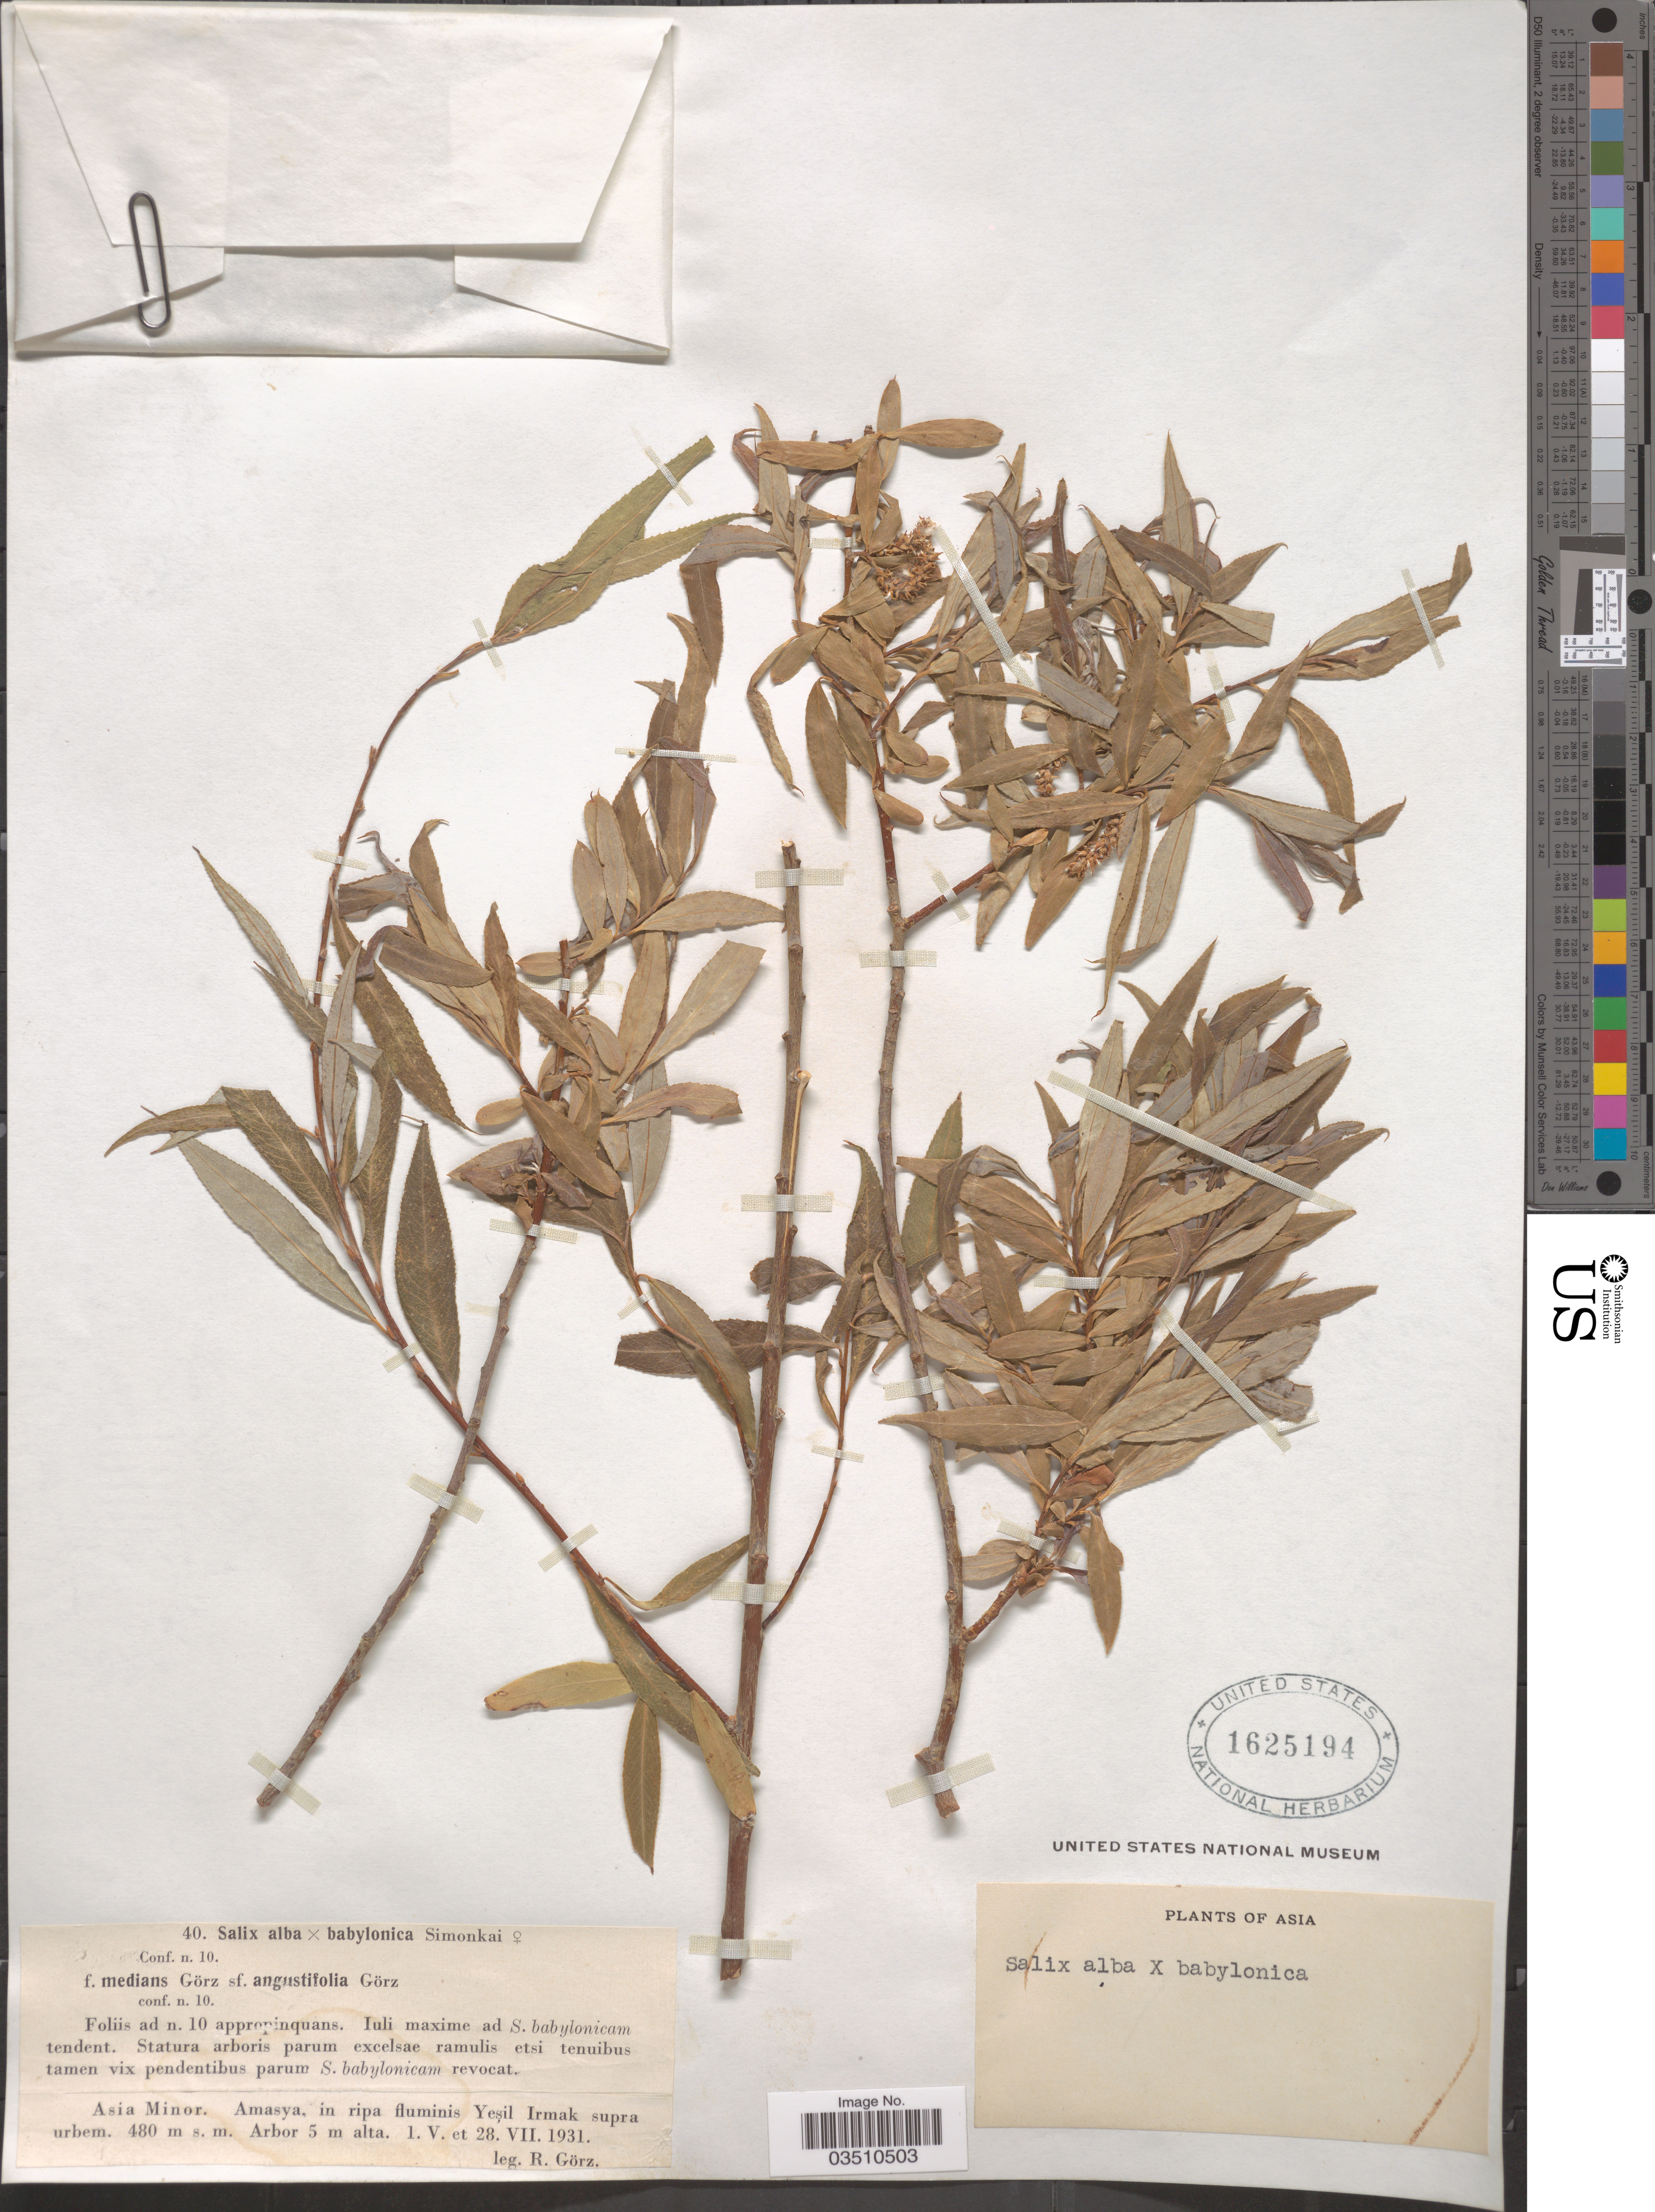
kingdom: Plantae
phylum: Tracheophyta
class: Magnoliopsida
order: Malpighiales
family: Salicaceae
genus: Salix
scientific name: Salix alba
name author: L.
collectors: R. Görz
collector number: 40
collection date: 1931-05-01/1931-07-28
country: Turkey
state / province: Amasya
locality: Asia Minor. Amasya, in ripa fluminis Yeşil Irmak supra urbem.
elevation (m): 480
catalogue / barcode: US 1625194